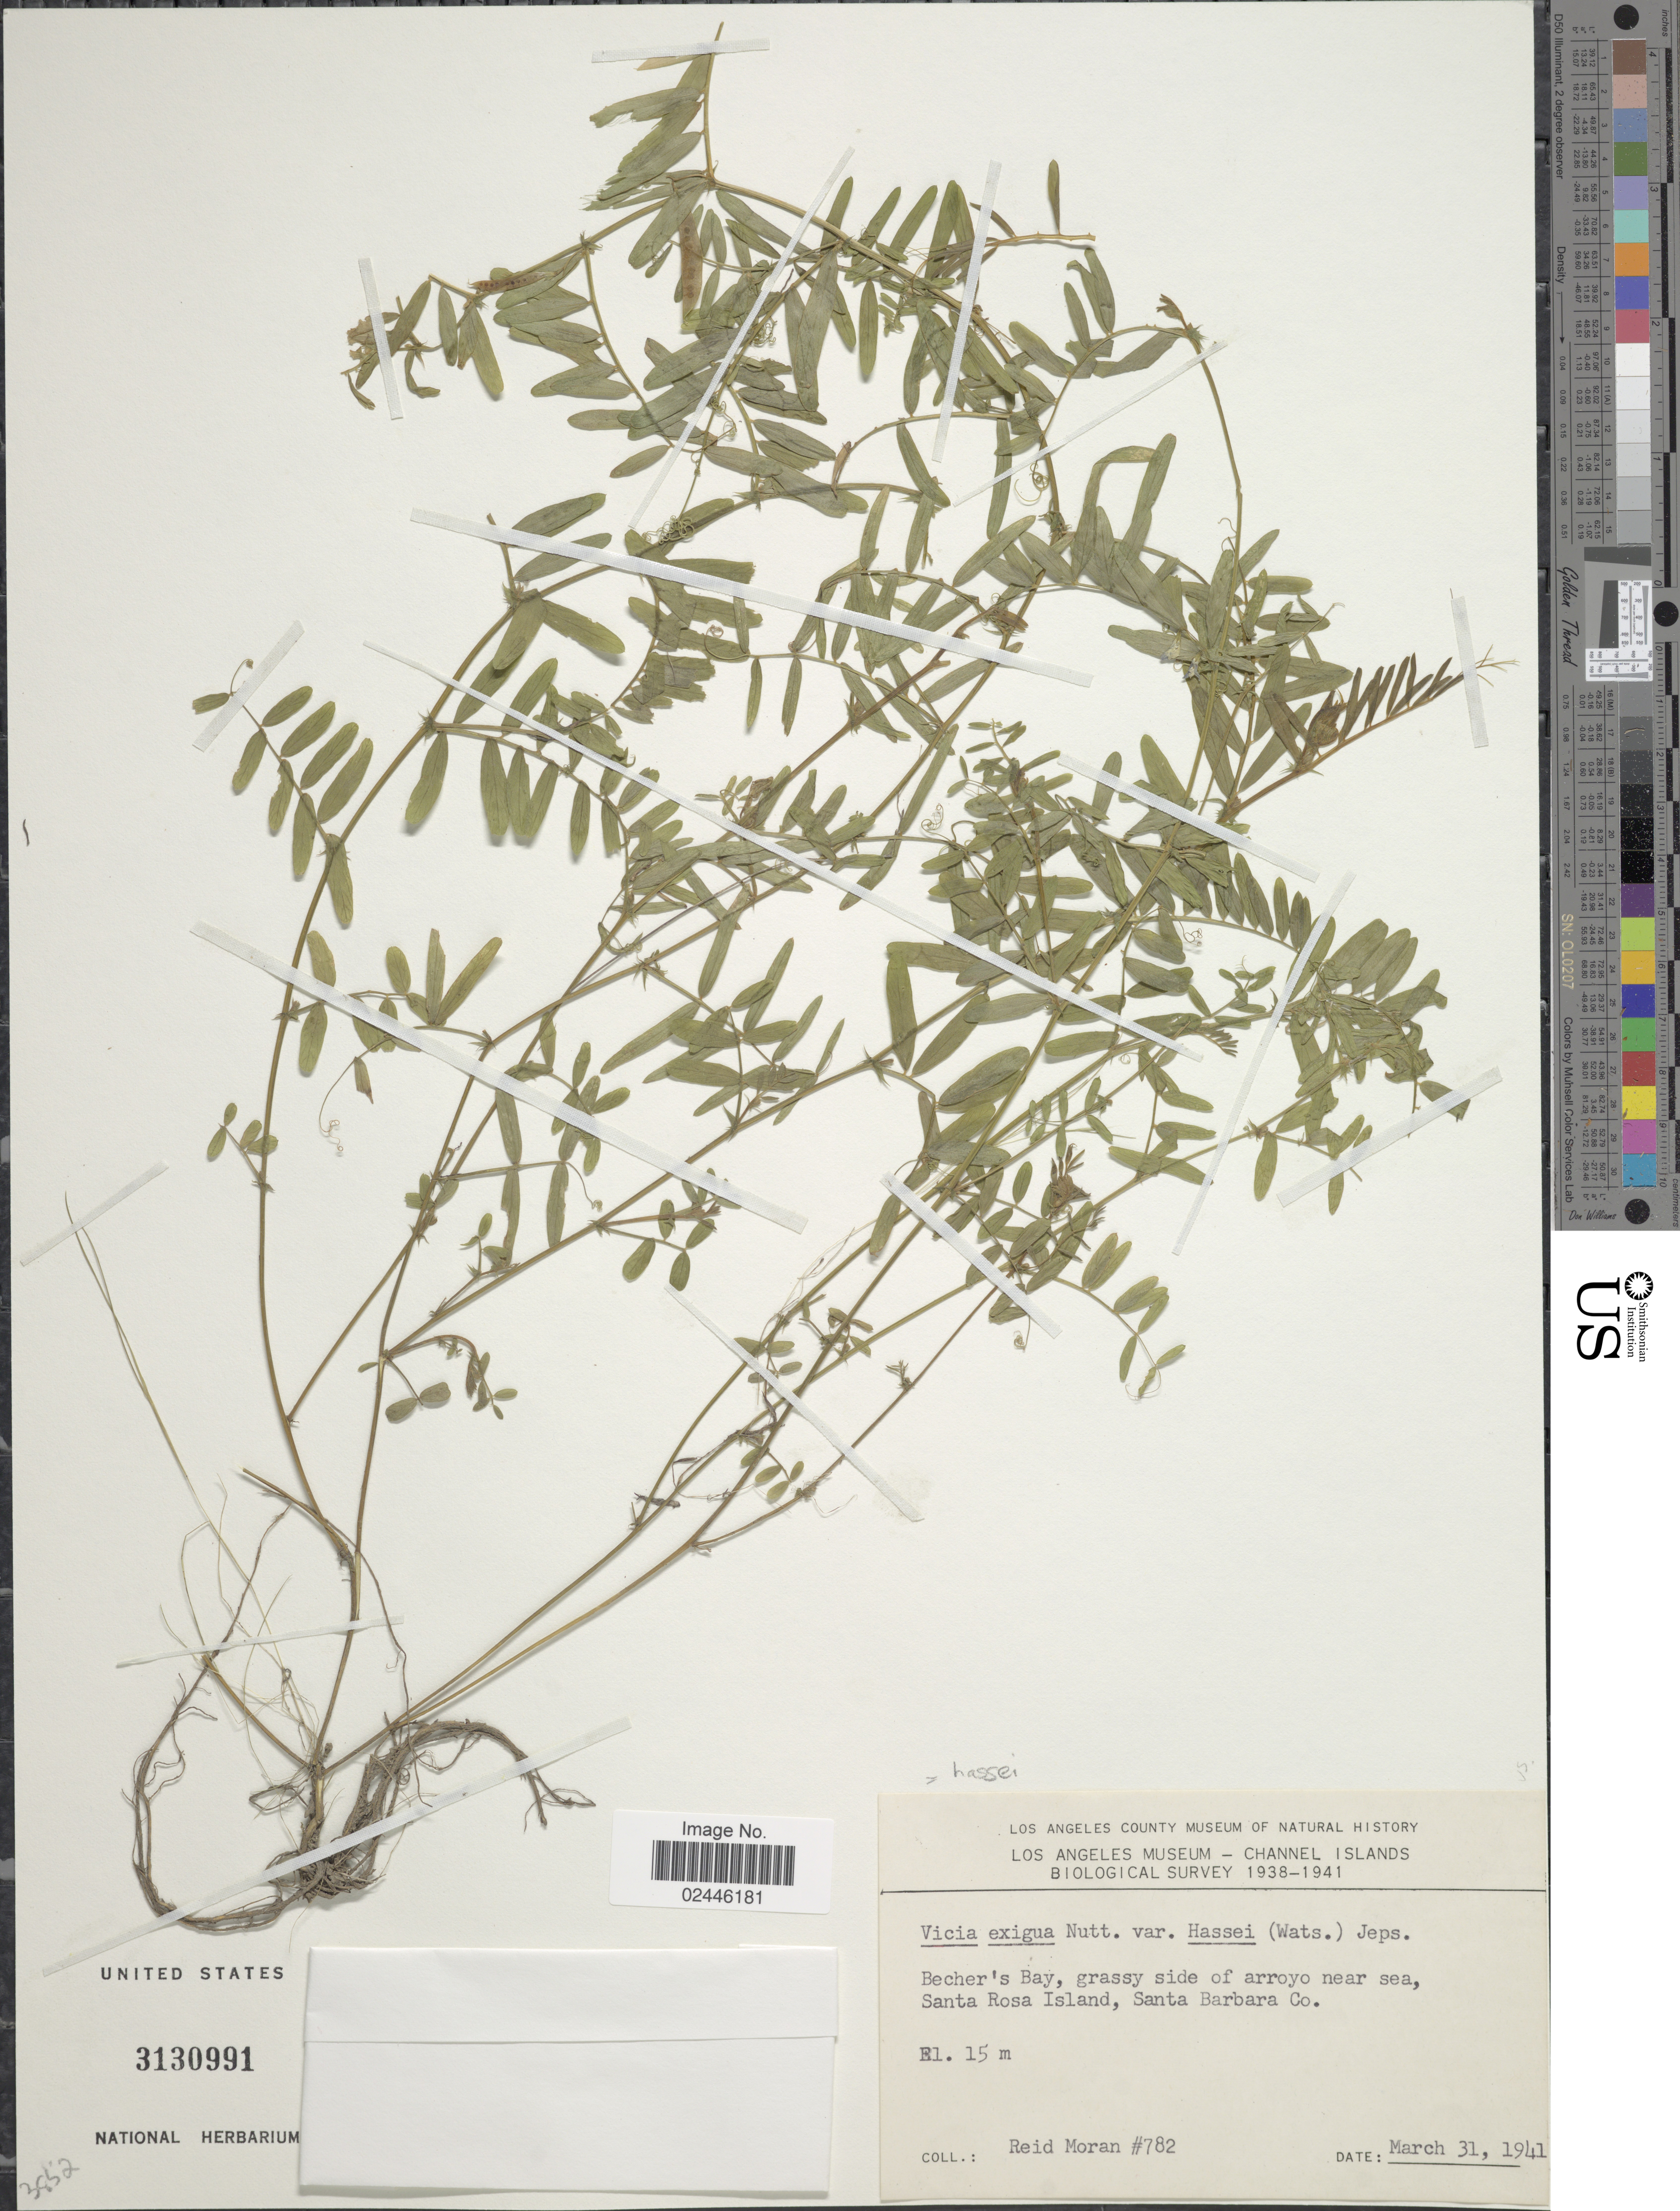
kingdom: Plantae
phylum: Tracheophyta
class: Magnoliopsida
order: Fabales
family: Fabaceae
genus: Vicia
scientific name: Vicia hassei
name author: S. Watson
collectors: R. V. Moran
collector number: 782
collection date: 1941-03-31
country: United Kingdom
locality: Channel Islands. Becher's Bay, Santa Rosa Island, Santa Barbara Co.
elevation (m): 15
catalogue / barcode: US 3130991